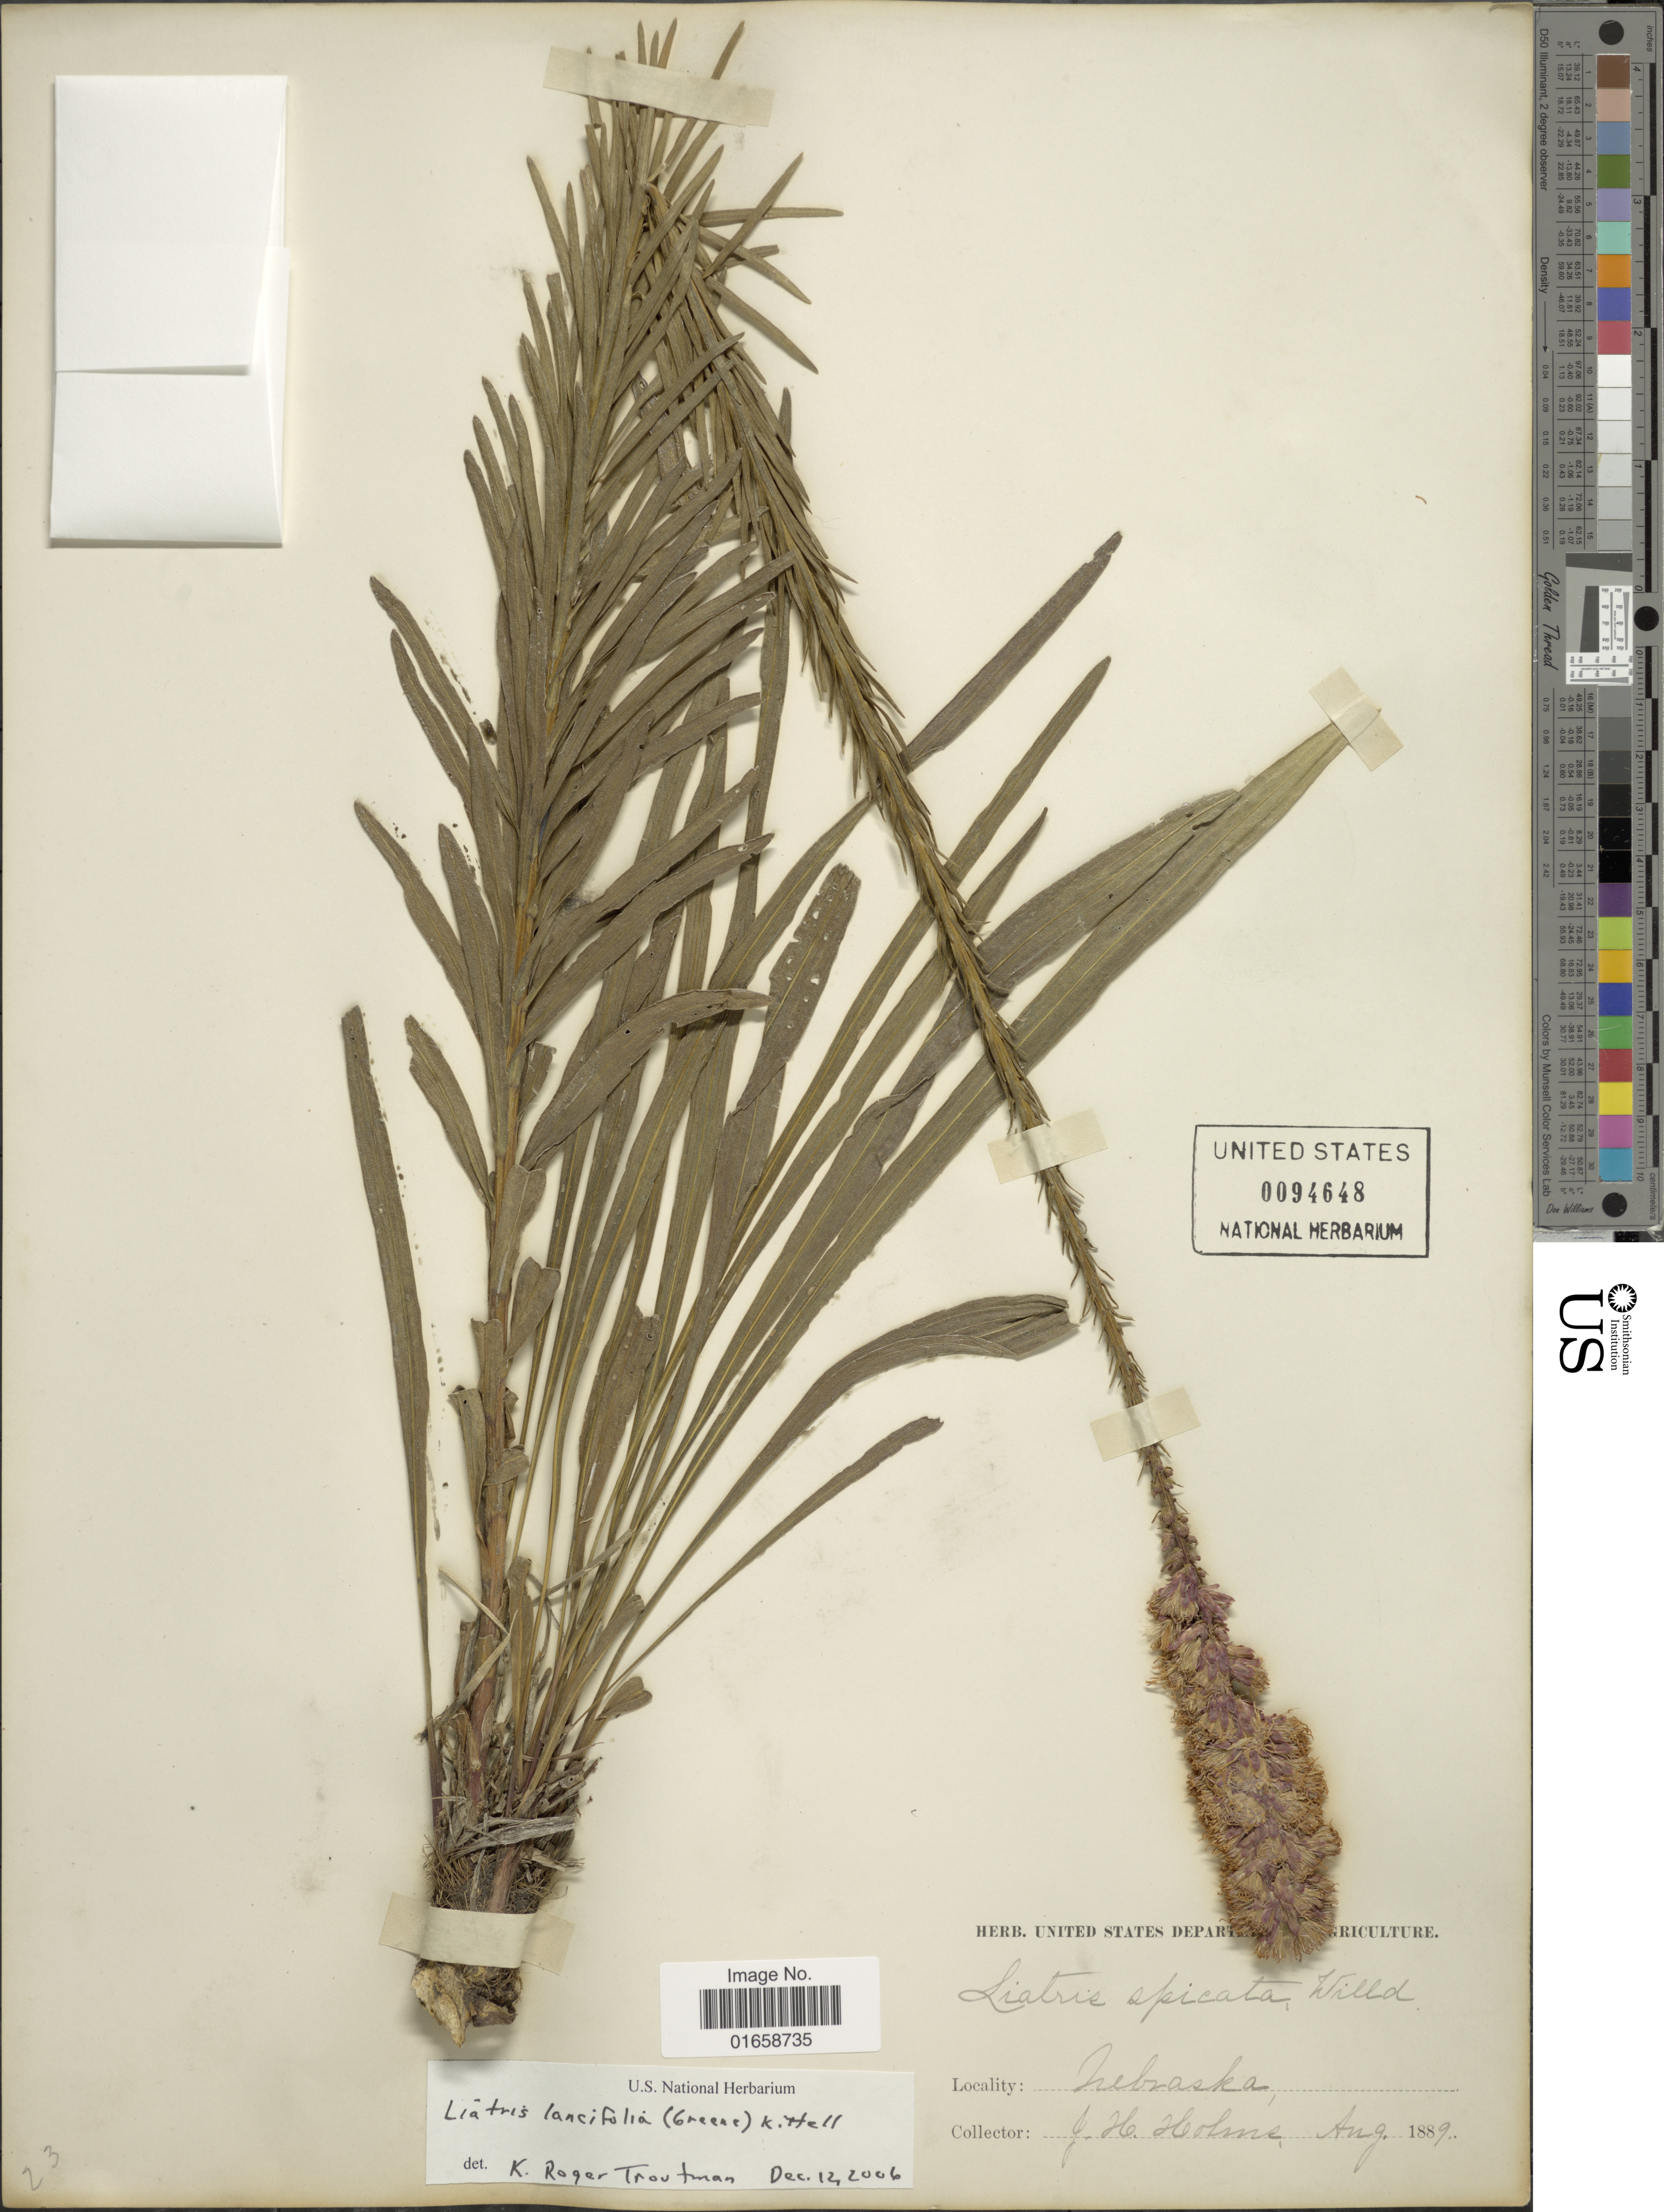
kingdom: Plantae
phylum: Tracheophyta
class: Magnoliopsida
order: Asterales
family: Asteraceae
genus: Liatris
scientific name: Liatris lancifolia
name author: (Greene) Kittell in Tidestr. & Kittell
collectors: J. H. Holms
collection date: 1889-08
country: United States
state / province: Nebraska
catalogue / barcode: US 94648